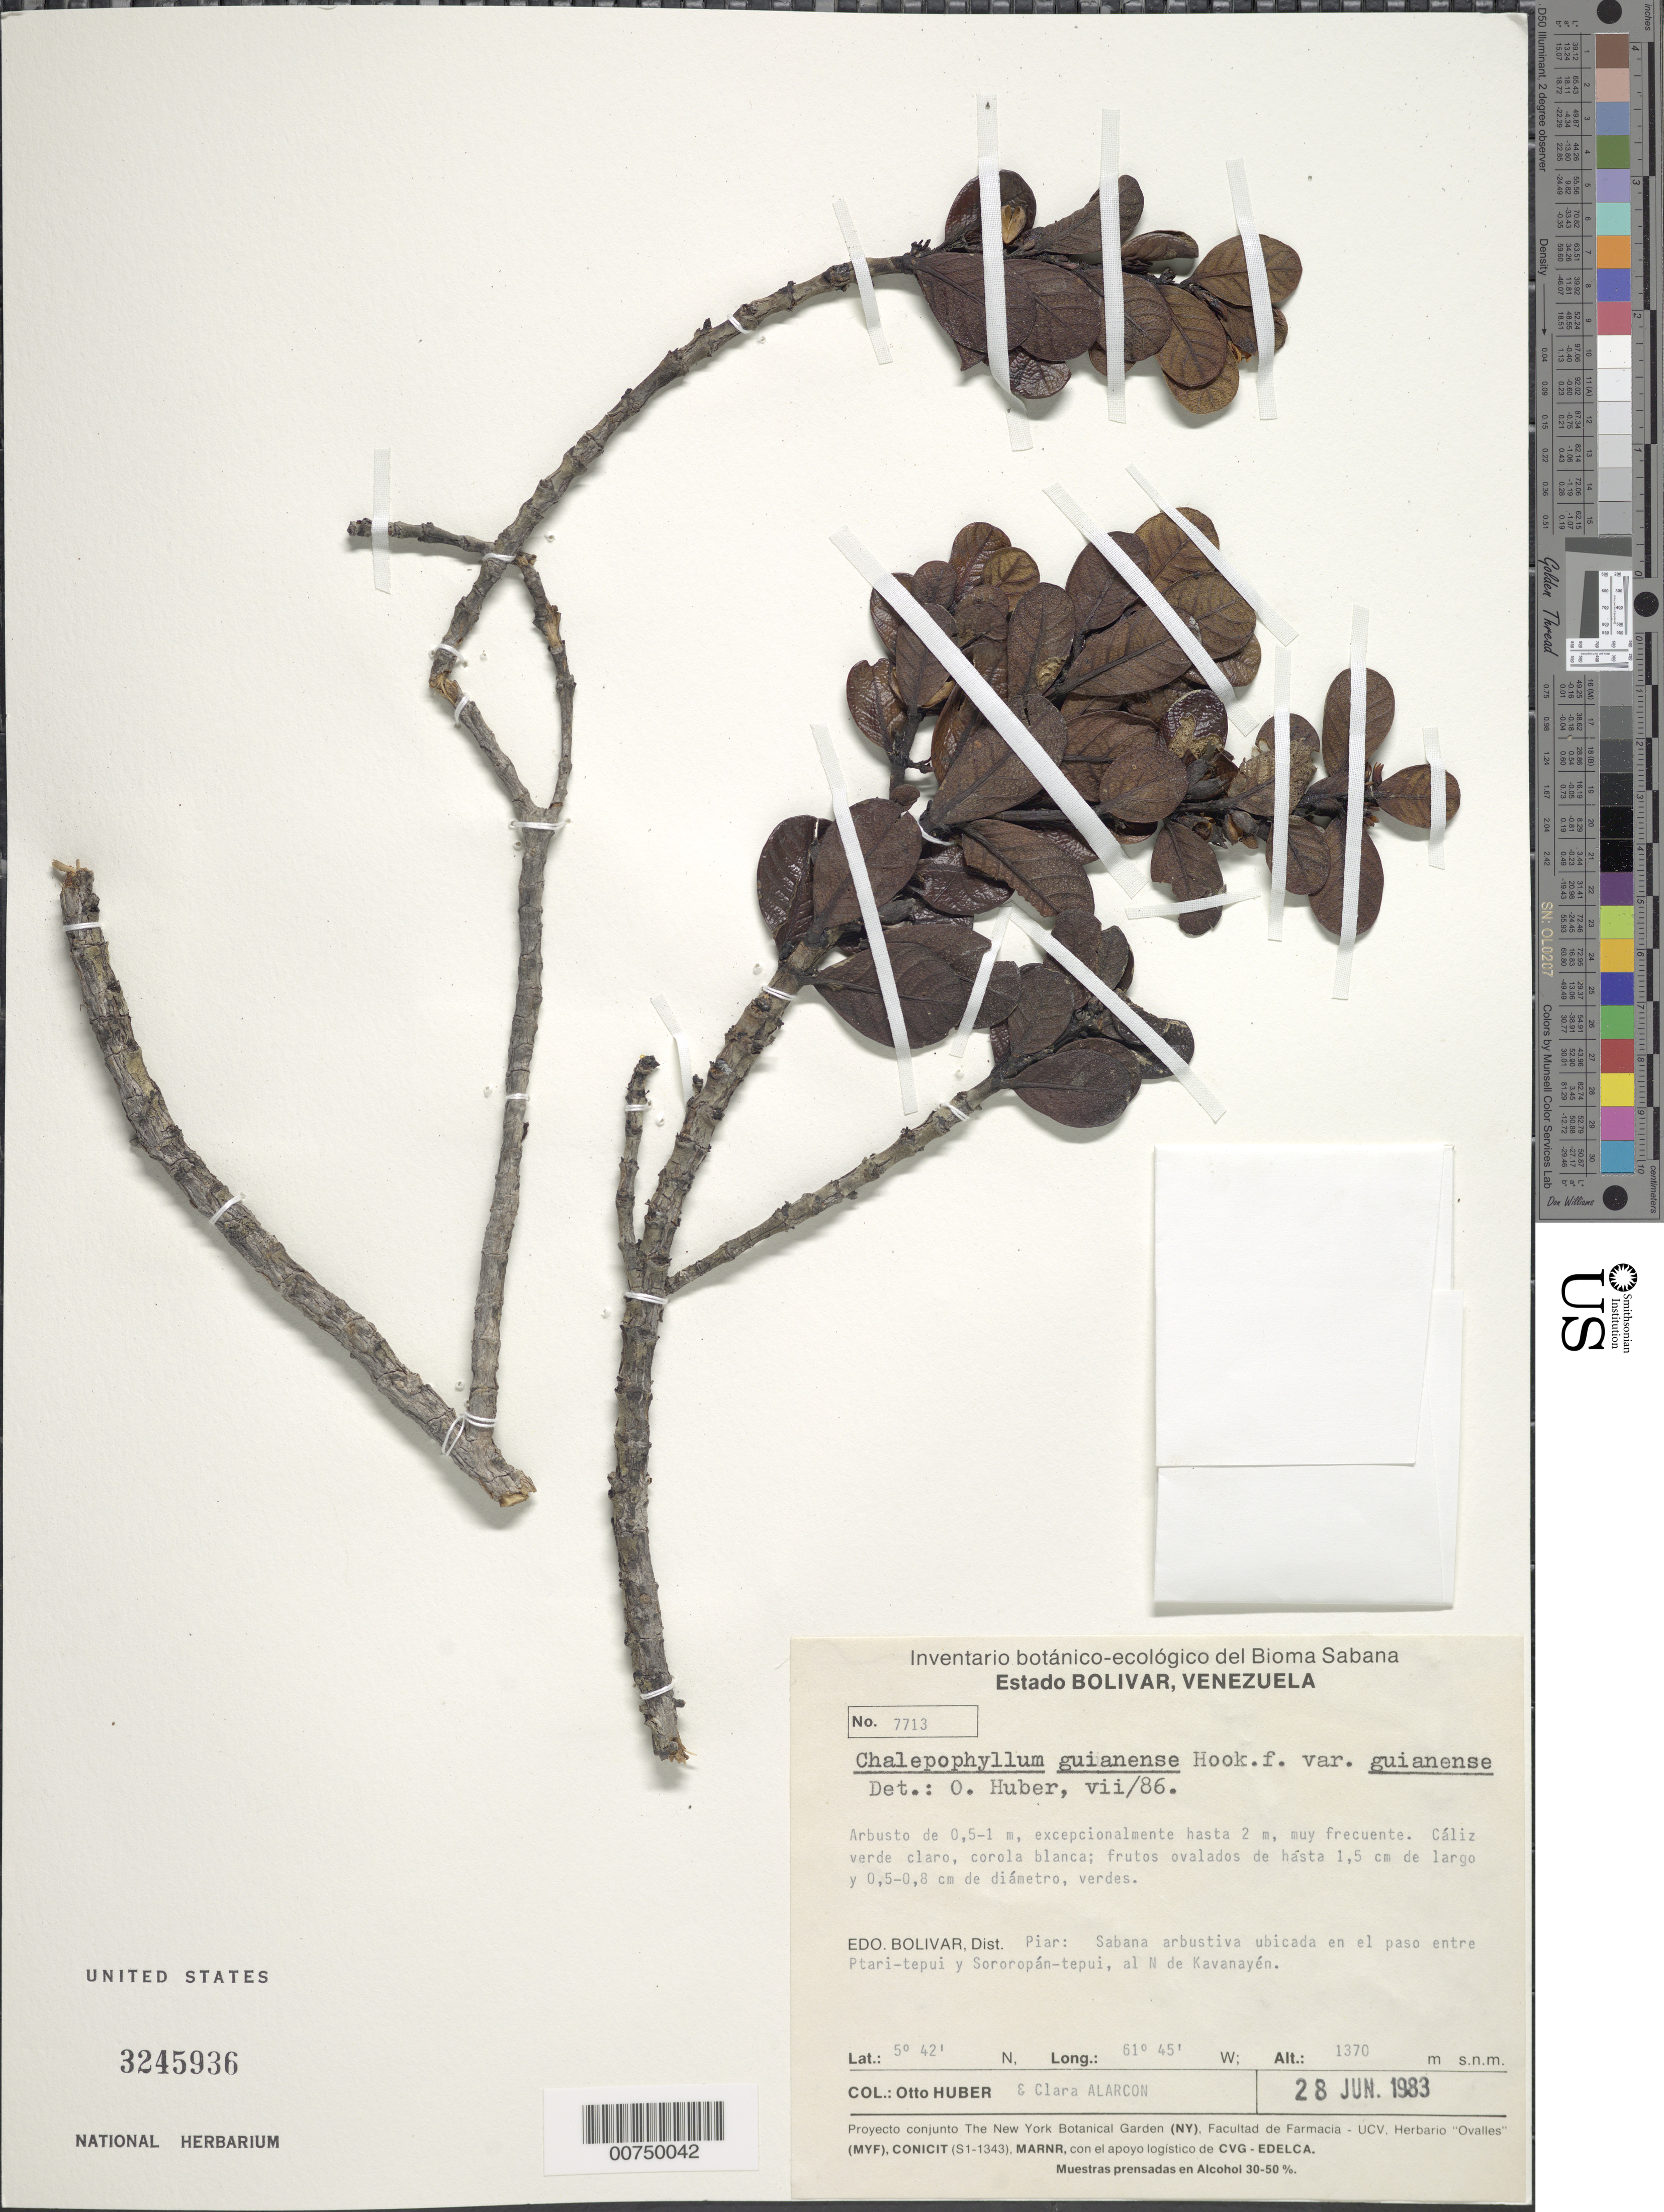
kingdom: Plantae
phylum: Tracheophyta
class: Magnoliopsida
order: Gentianales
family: Rubiaceae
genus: Chalepophyllum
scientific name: Chalepophyllum guianense var. guianense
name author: Hook. f.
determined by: Huber, Otto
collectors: O. Huber & C. Alarcon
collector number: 7713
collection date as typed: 28-Jun-83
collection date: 1983-06-28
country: Venezuela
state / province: Bolívar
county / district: Piar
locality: Ptari-tepuí to Sororopán-tepuí, N de Kavanayén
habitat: Sabana arbustiva ubicada en el paso entre tepui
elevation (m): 1370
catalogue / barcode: US 3245936